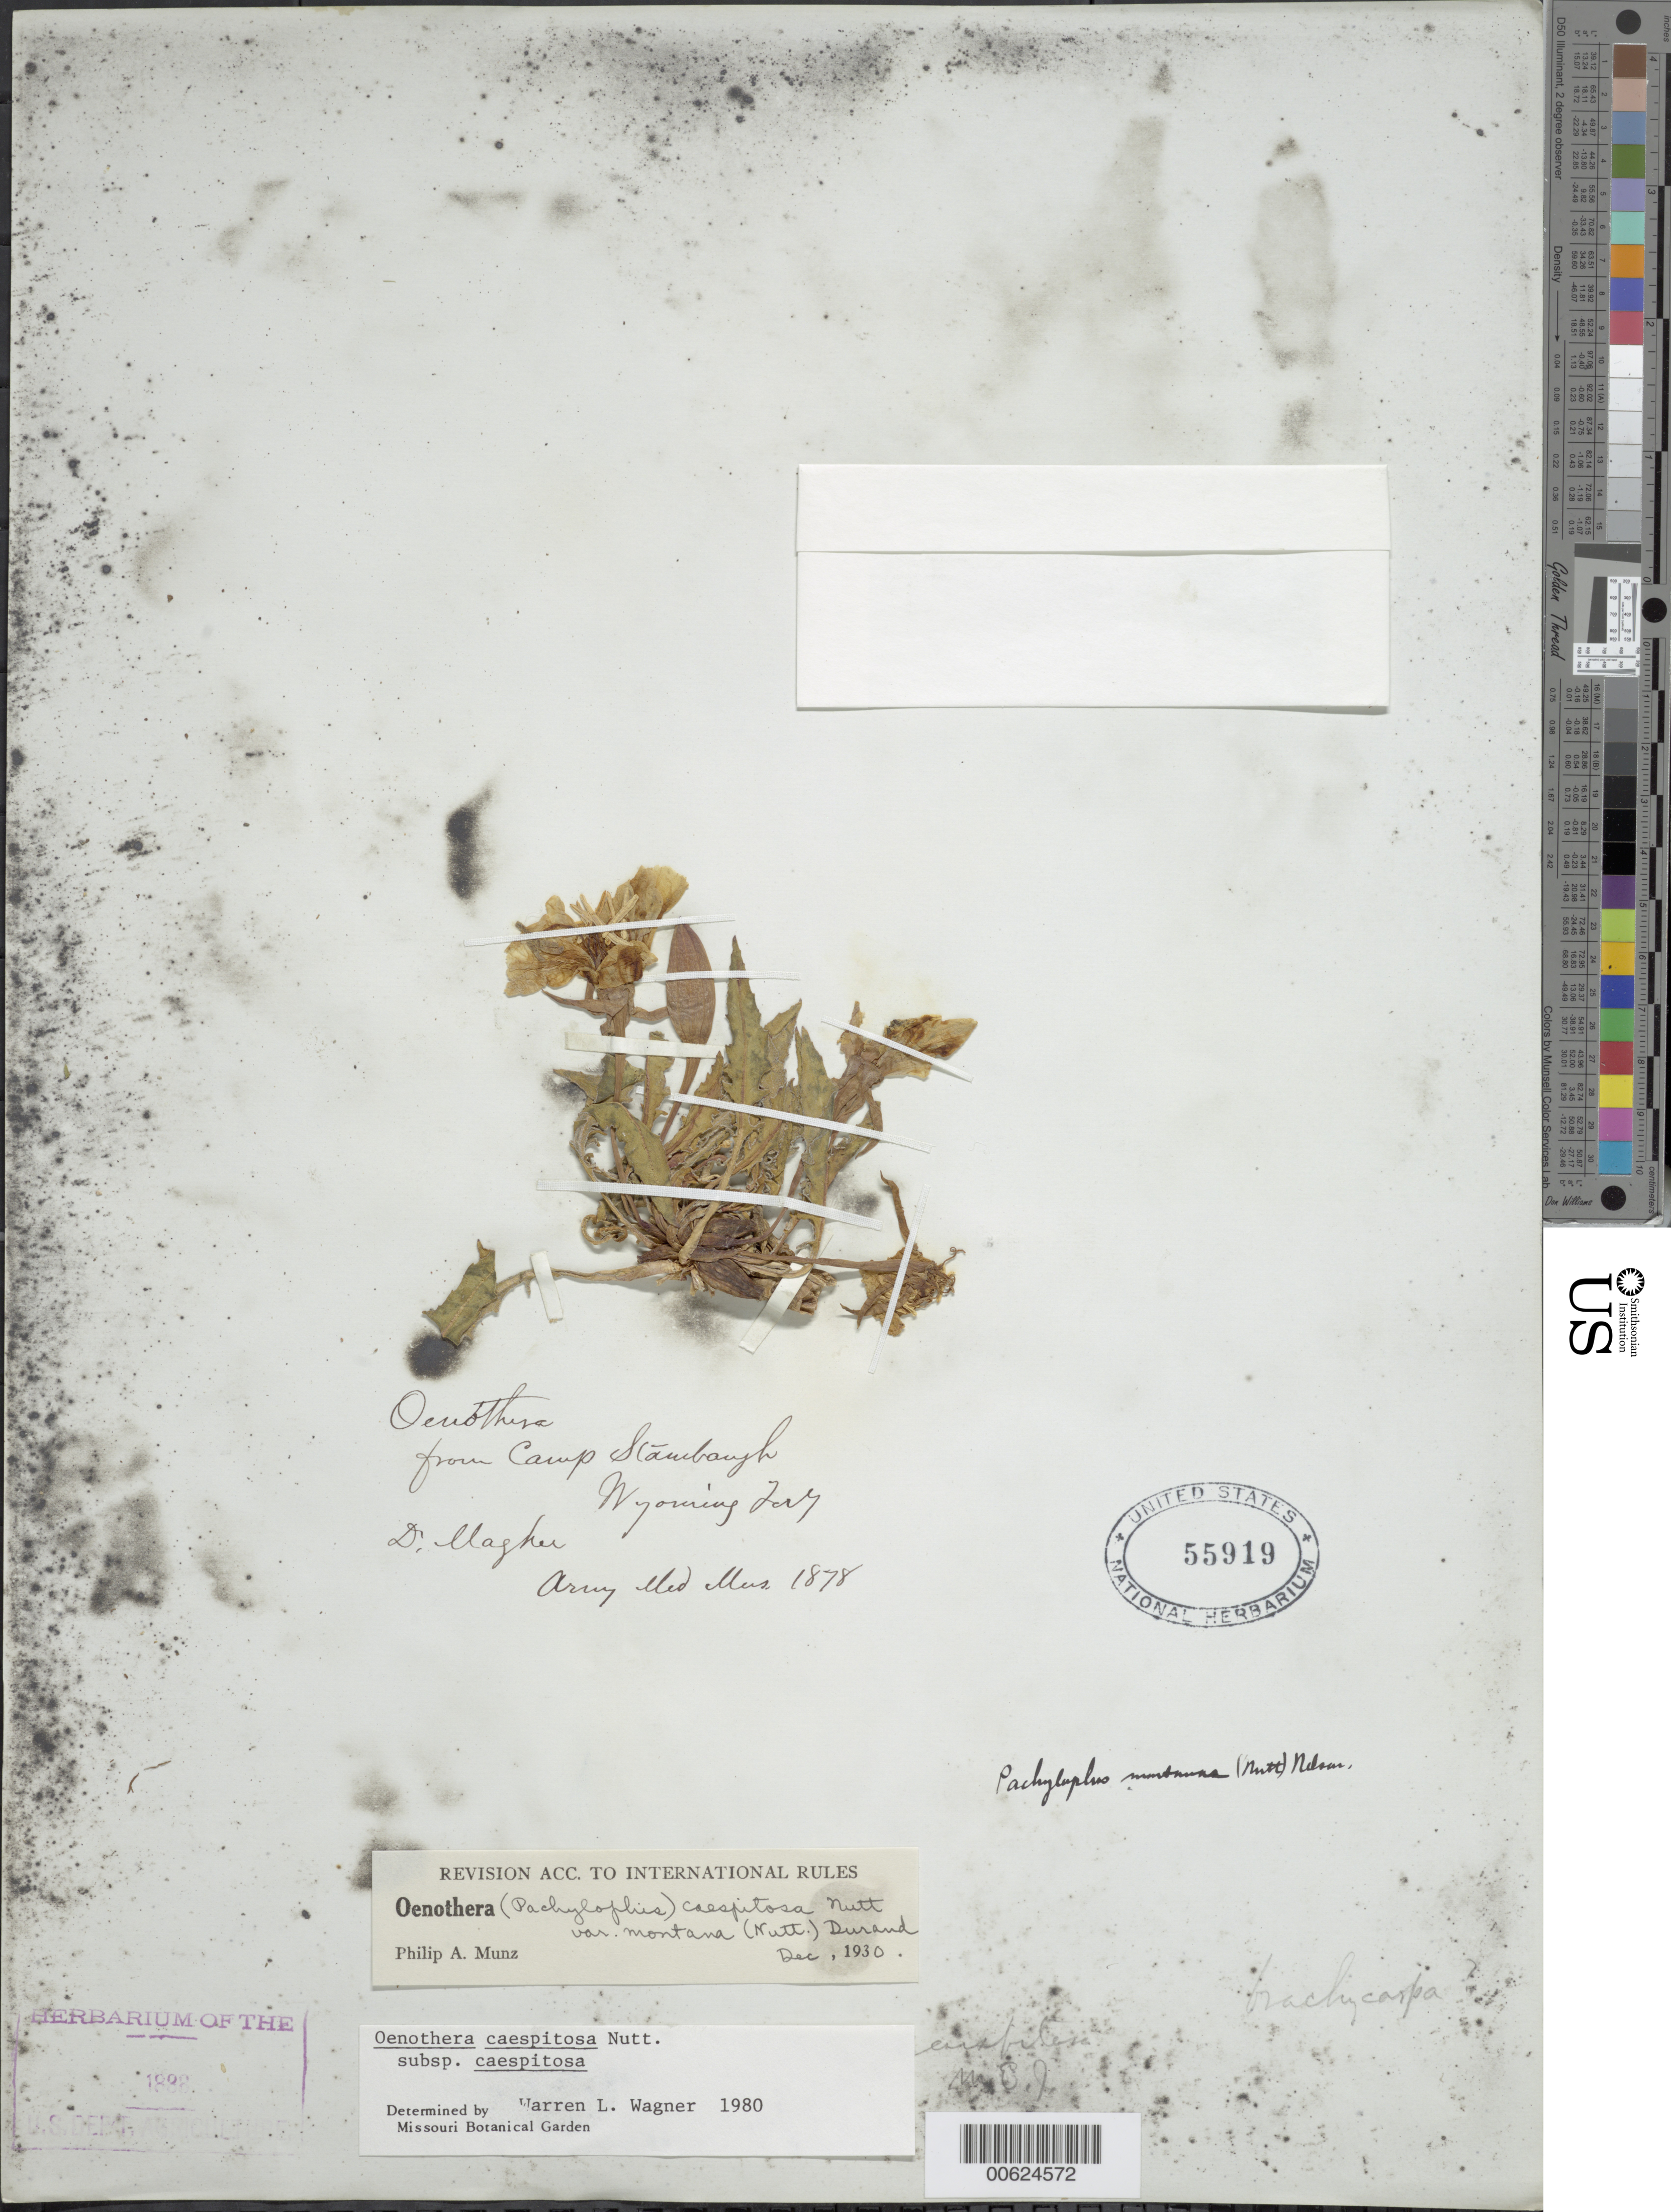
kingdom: Plantae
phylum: Tracheophyta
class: Magnoliopsida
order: Myrtales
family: Onagraceae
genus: Oenothera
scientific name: Oenothera cespitosa subsp. cespitosa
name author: Nutt.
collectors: -. D'allagher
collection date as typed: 1878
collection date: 1878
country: United States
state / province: Wyoming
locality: Camp Stauebaugh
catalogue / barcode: US 55919